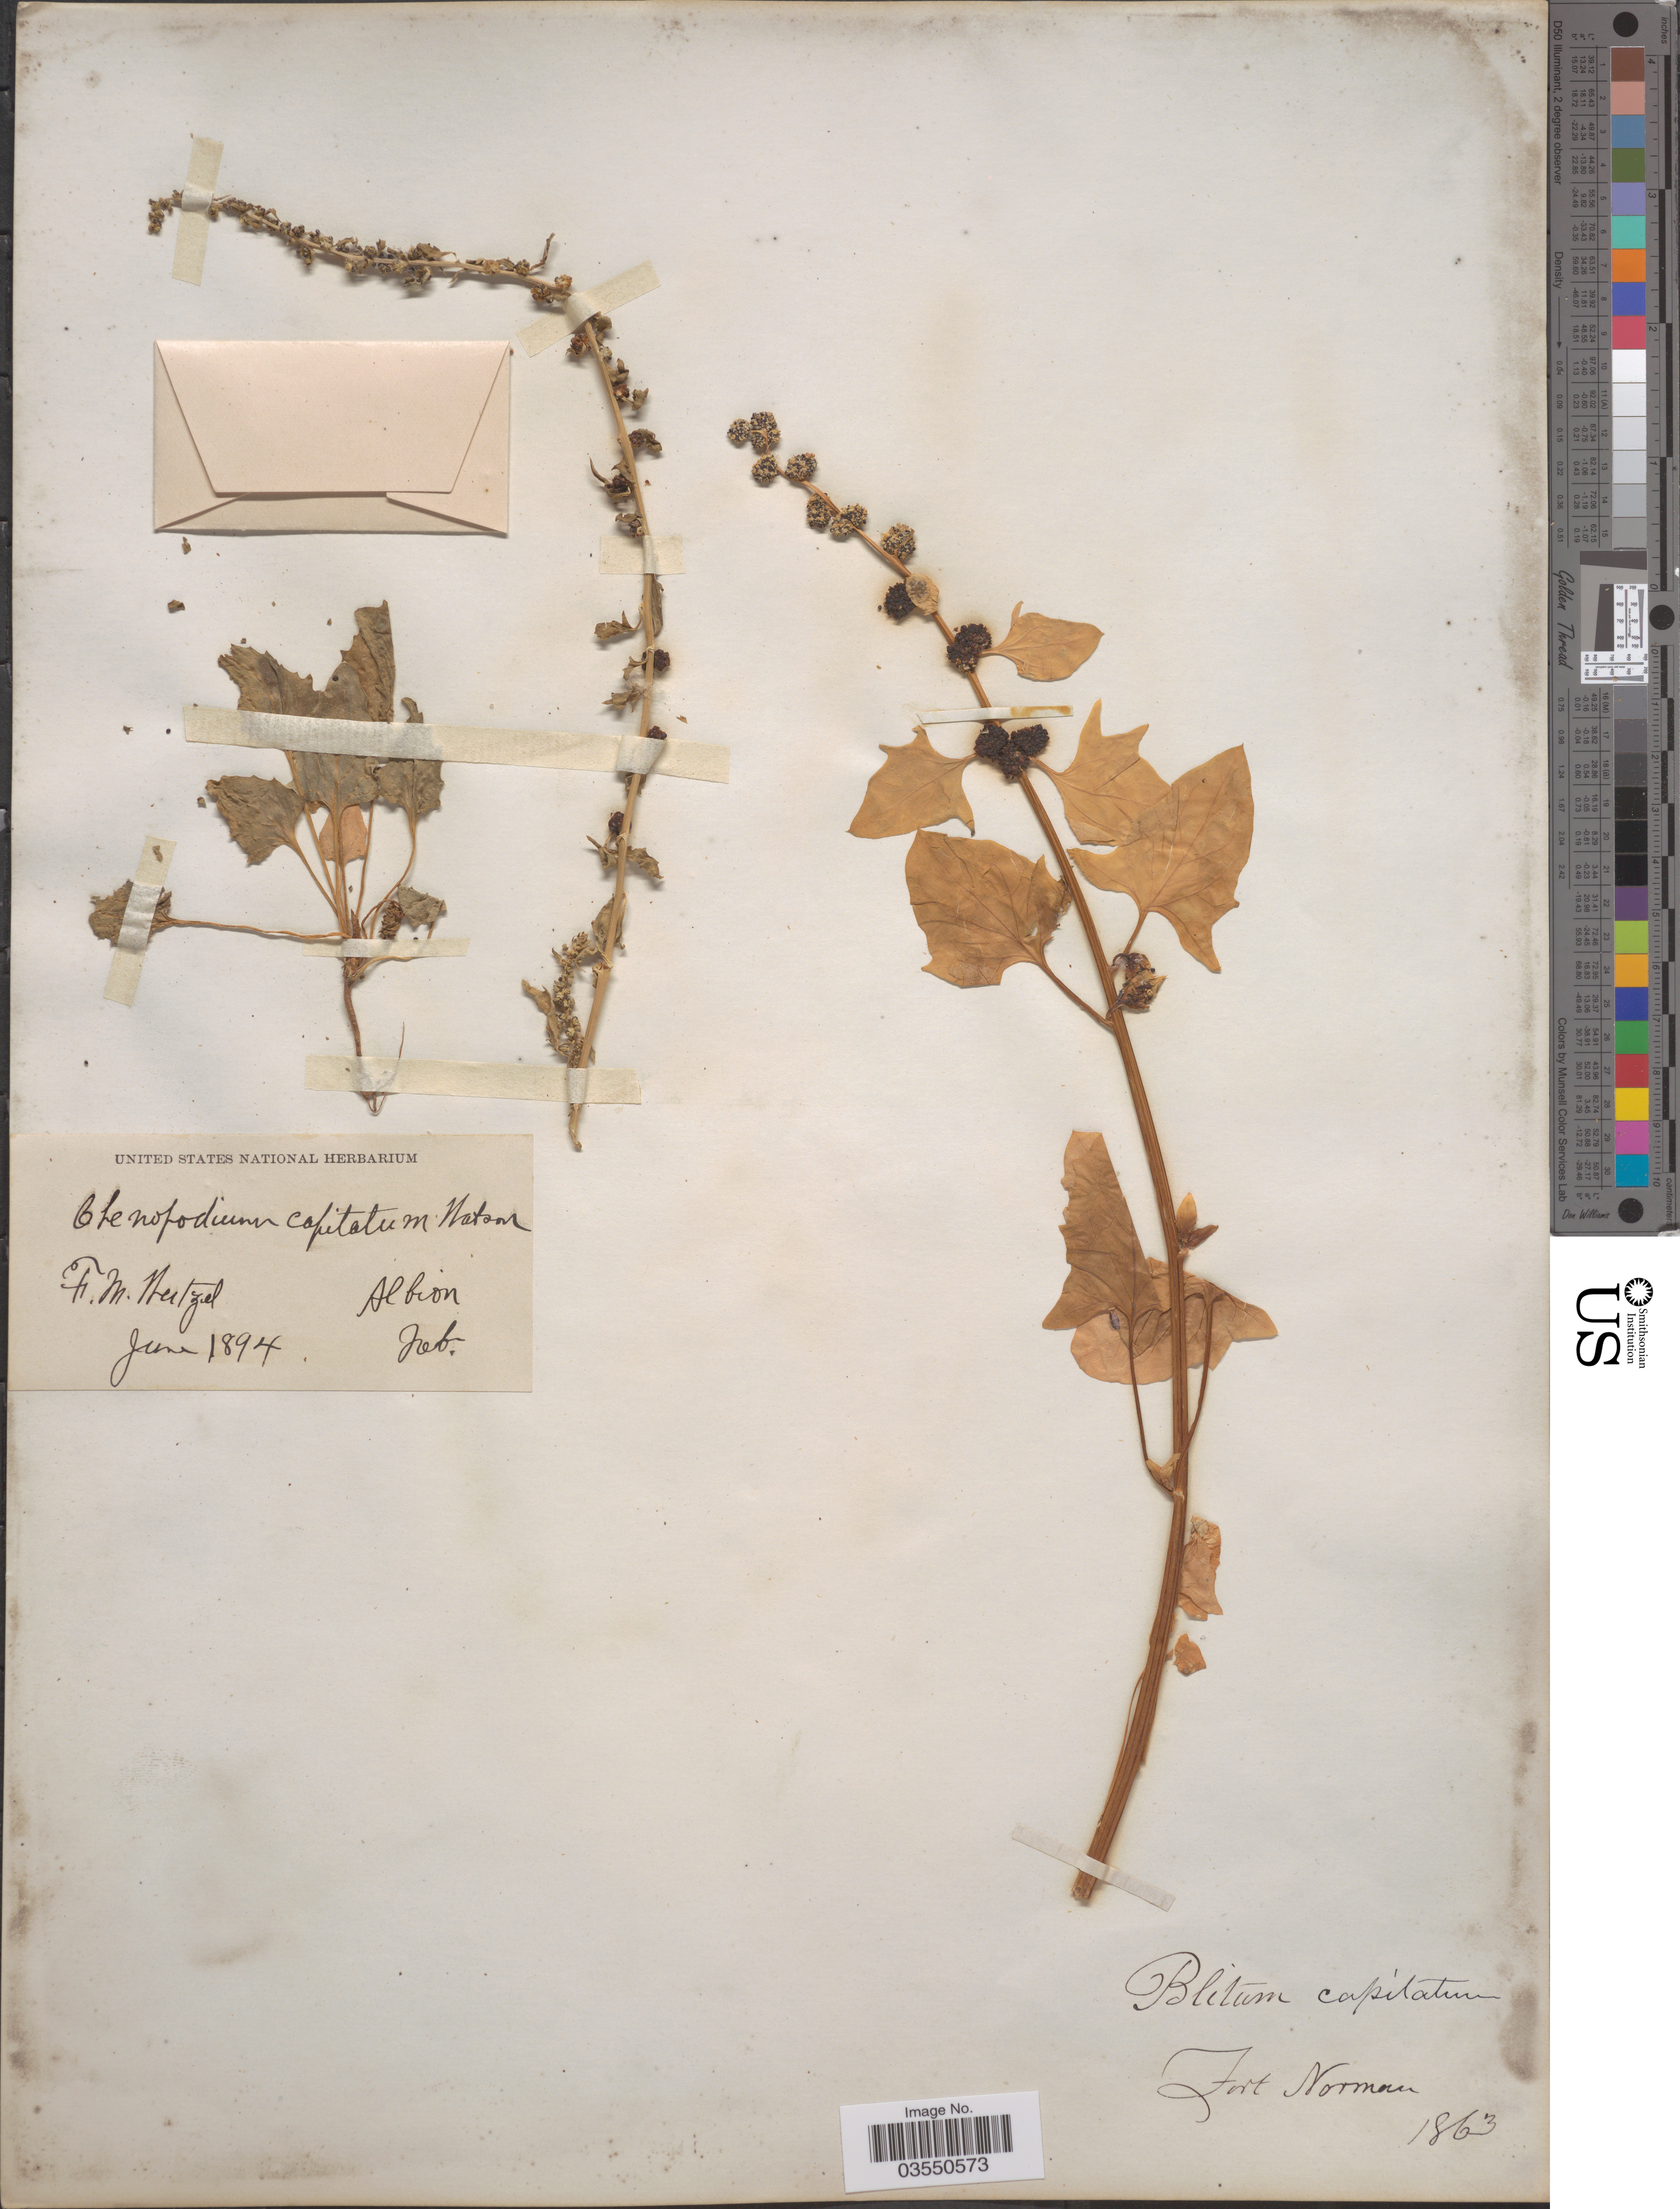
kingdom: Plantae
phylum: Tracheophyta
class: Magnoliopsida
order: Caryophyllales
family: Amaranthaceae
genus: Blitum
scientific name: Blitum capitatum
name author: L.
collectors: F. Mertzel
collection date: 1863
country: Canada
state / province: Northwest Territories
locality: Fort Norman.